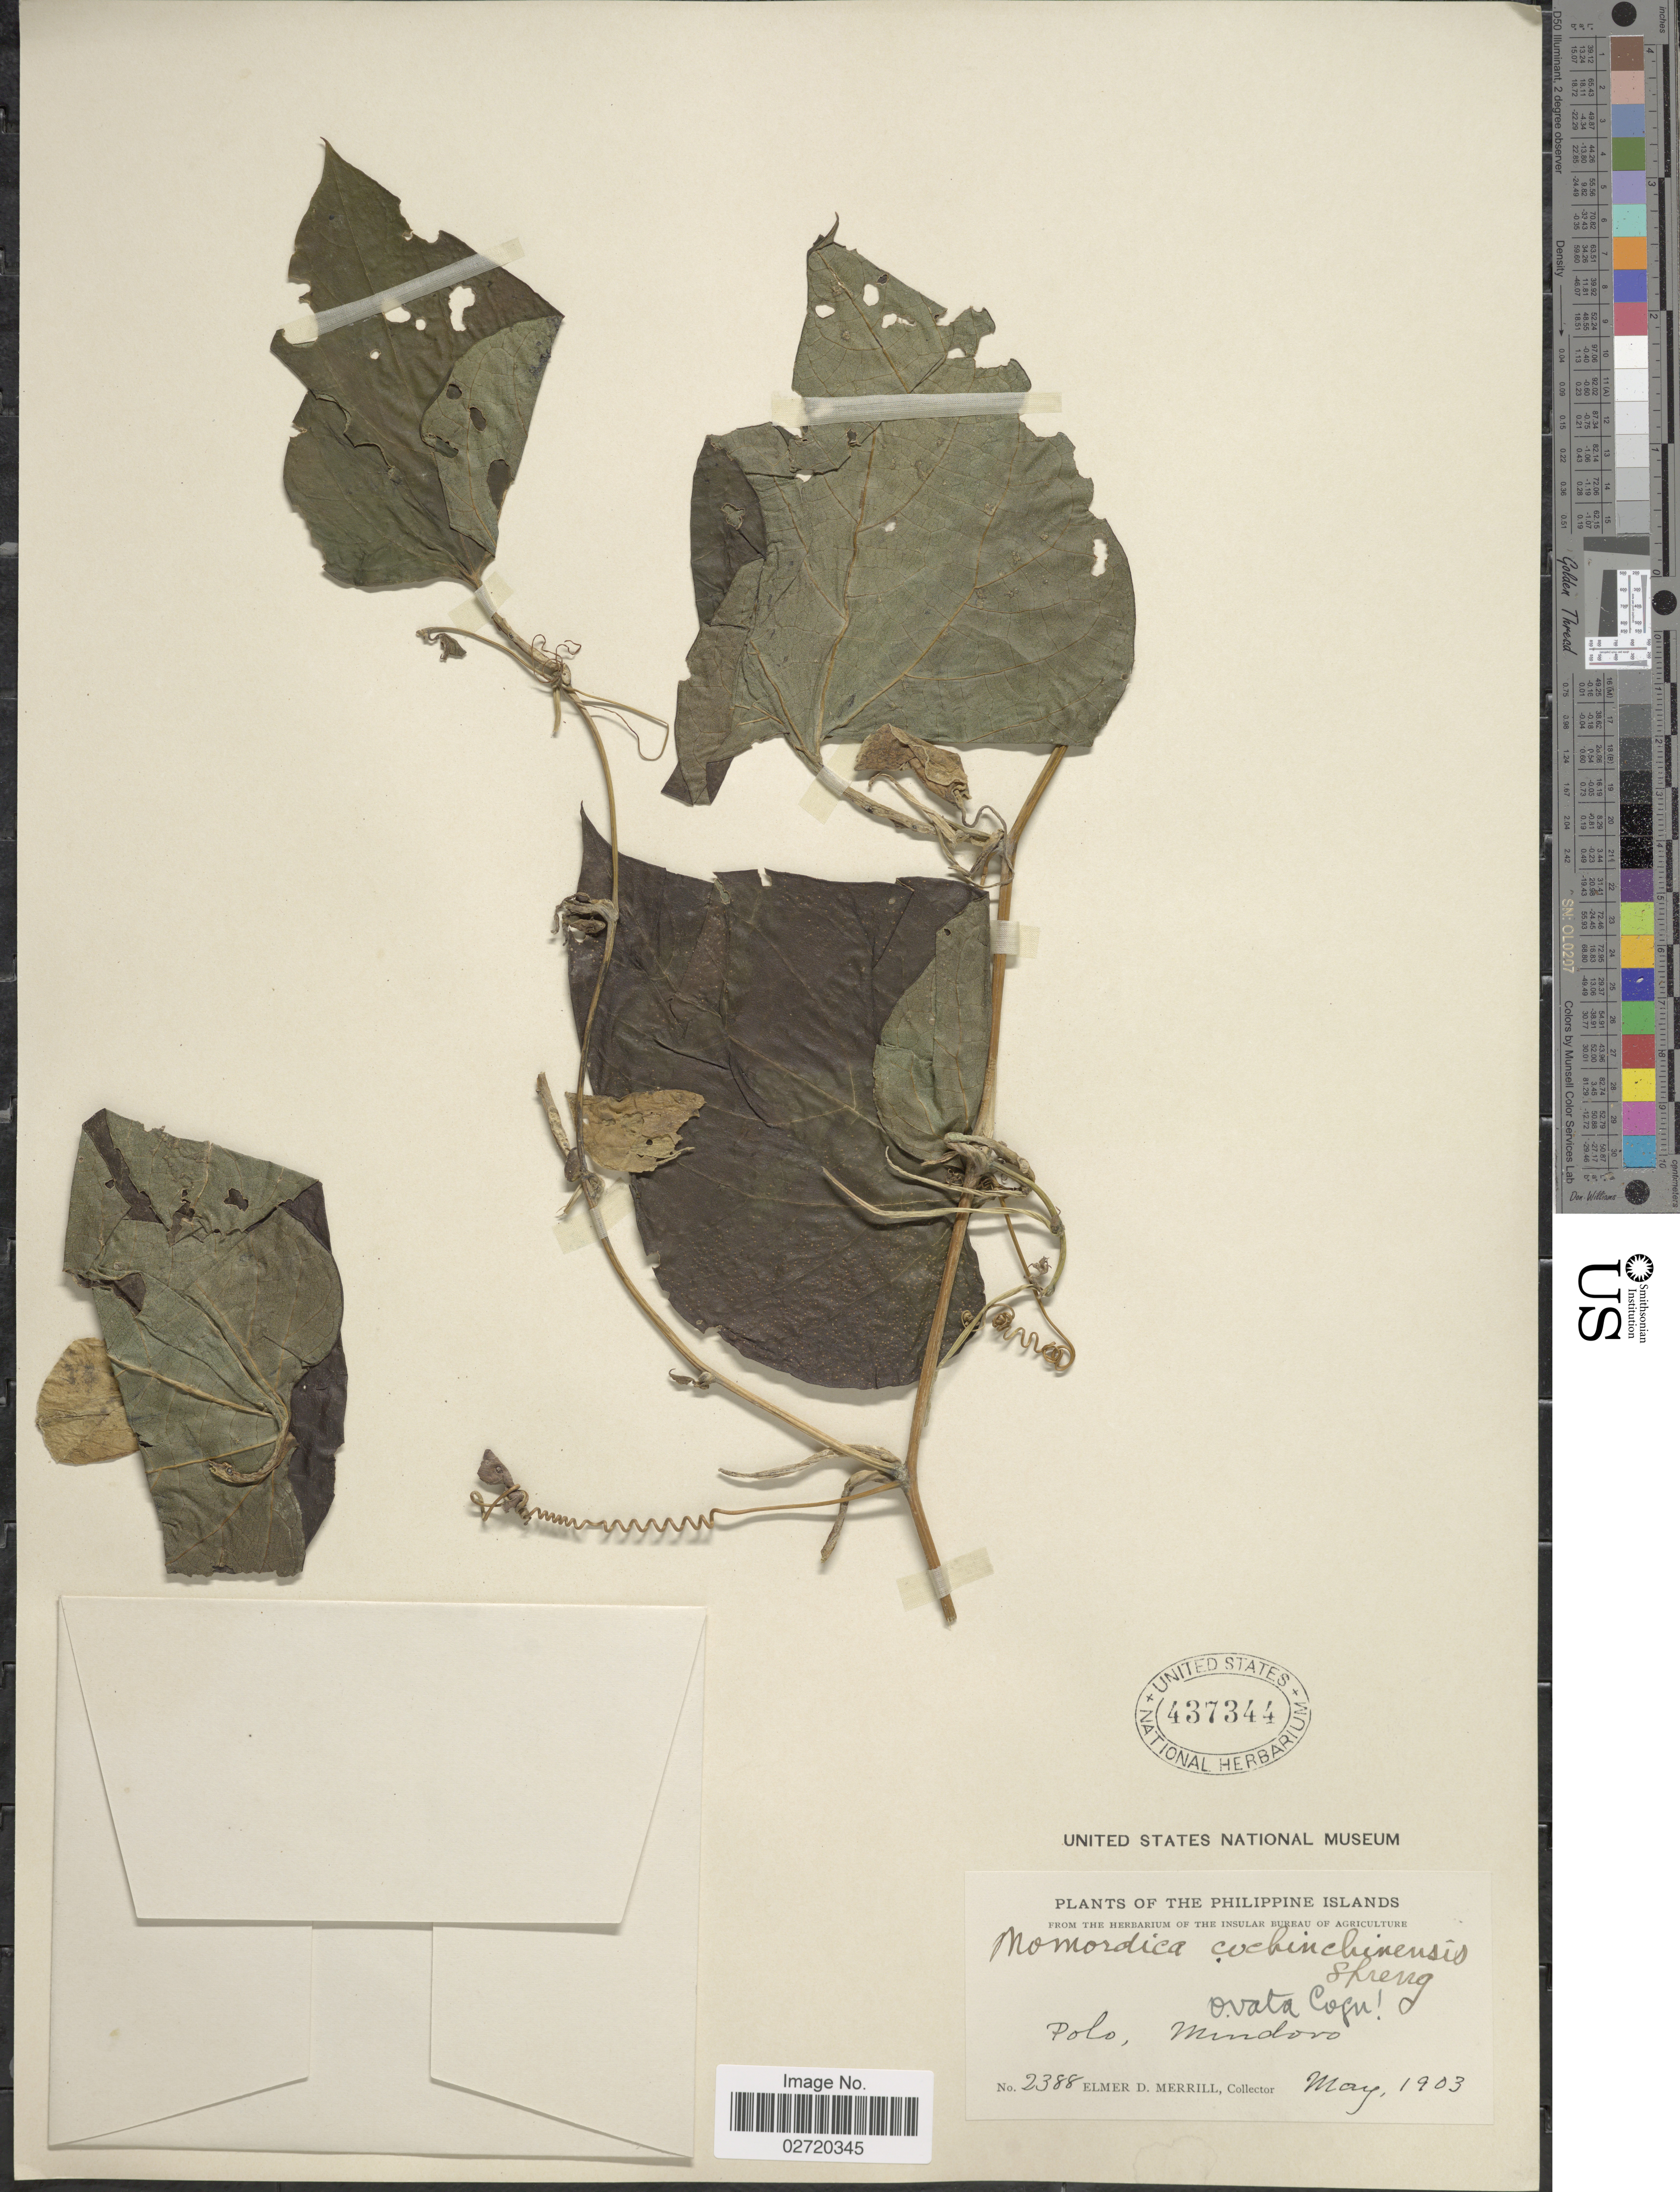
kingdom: Plantae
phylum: Tracheophyta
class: Magnoliopsida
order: Cucurbitales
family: Cucurbitaceae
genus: Momordica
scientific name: Momordica ovata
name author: Cogn.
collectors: E. D. Merrill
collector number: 2388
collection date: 1903-05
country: Philippines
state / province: Mimaropa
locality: Polo, Mindoro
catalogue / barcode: US 437344